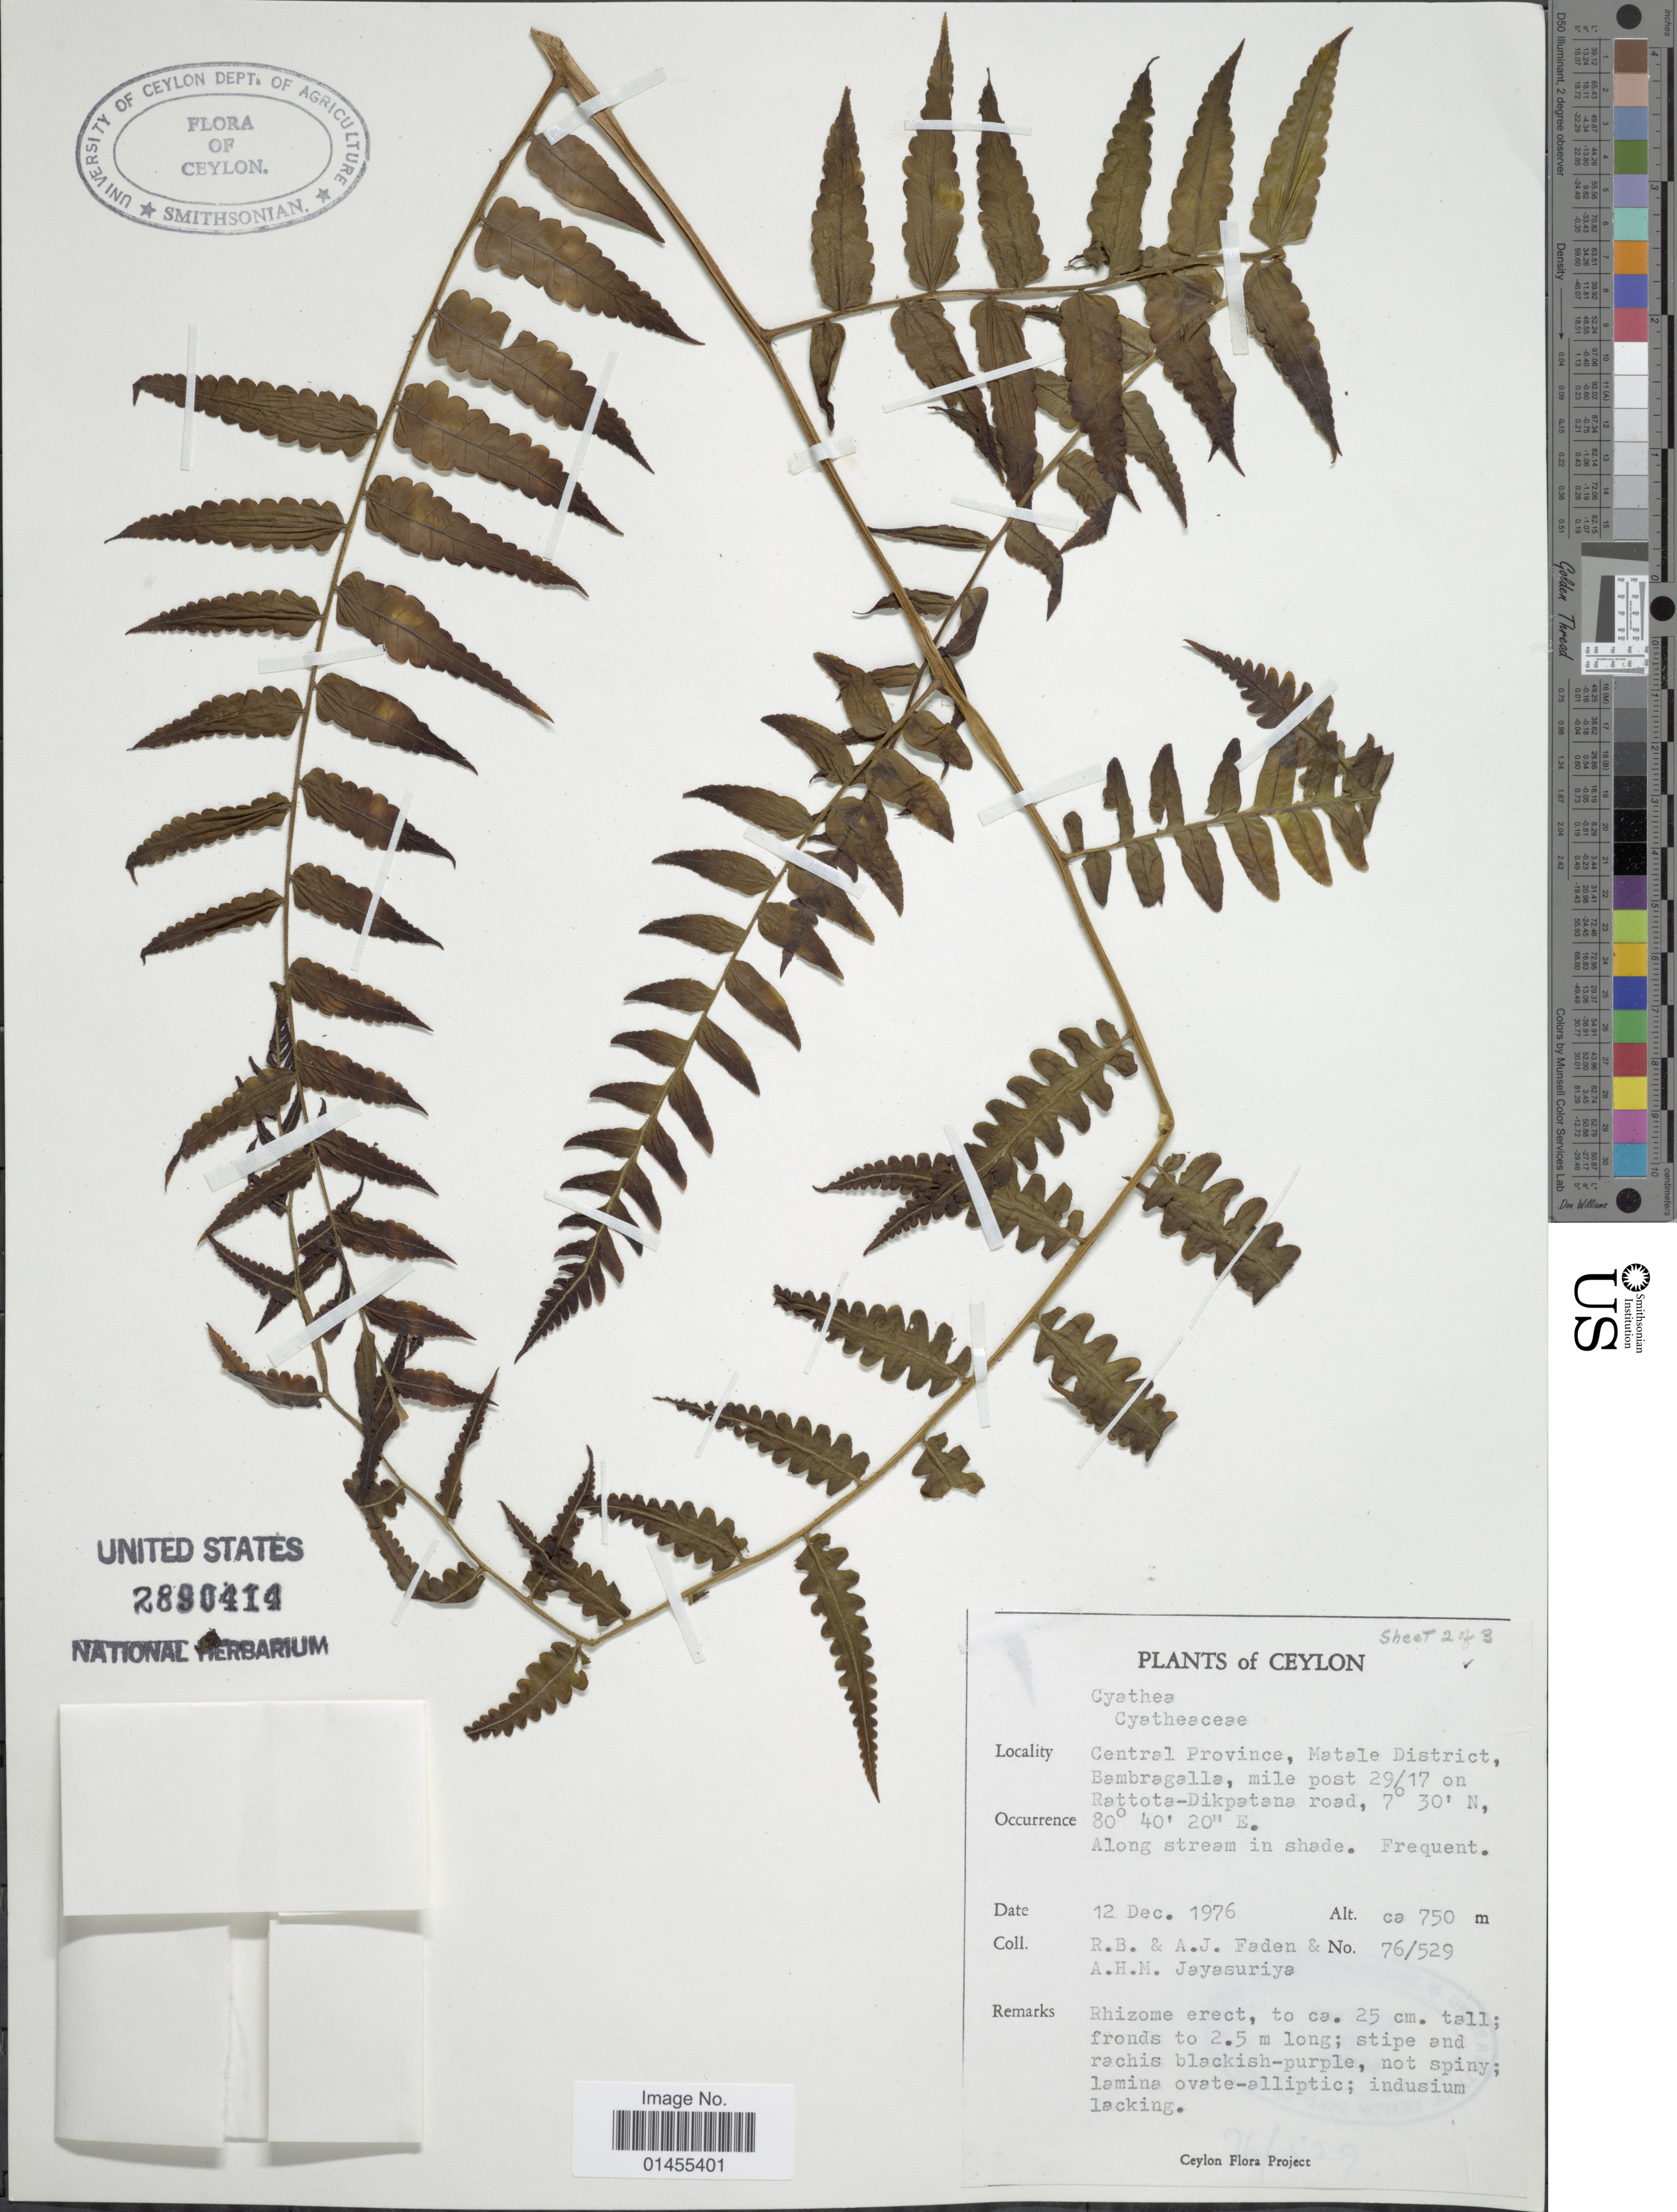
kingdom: Plantae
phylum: Tracheophyta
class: Polypodiopsida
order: Cyatheales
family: Cyatheaceae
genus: Alsophila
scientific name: Alsophila sp.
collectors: R. B. Faden, A. J. Faden & A. Jayasuriya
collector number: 76/529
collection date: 1976-12-12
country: Sri Lanka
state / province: Central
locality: Ceylon, Central Province, Matale District, Bambragalla, mile post 29/17 on Rattota-Dikpatane road.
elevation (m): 750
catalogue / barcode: US 2890414